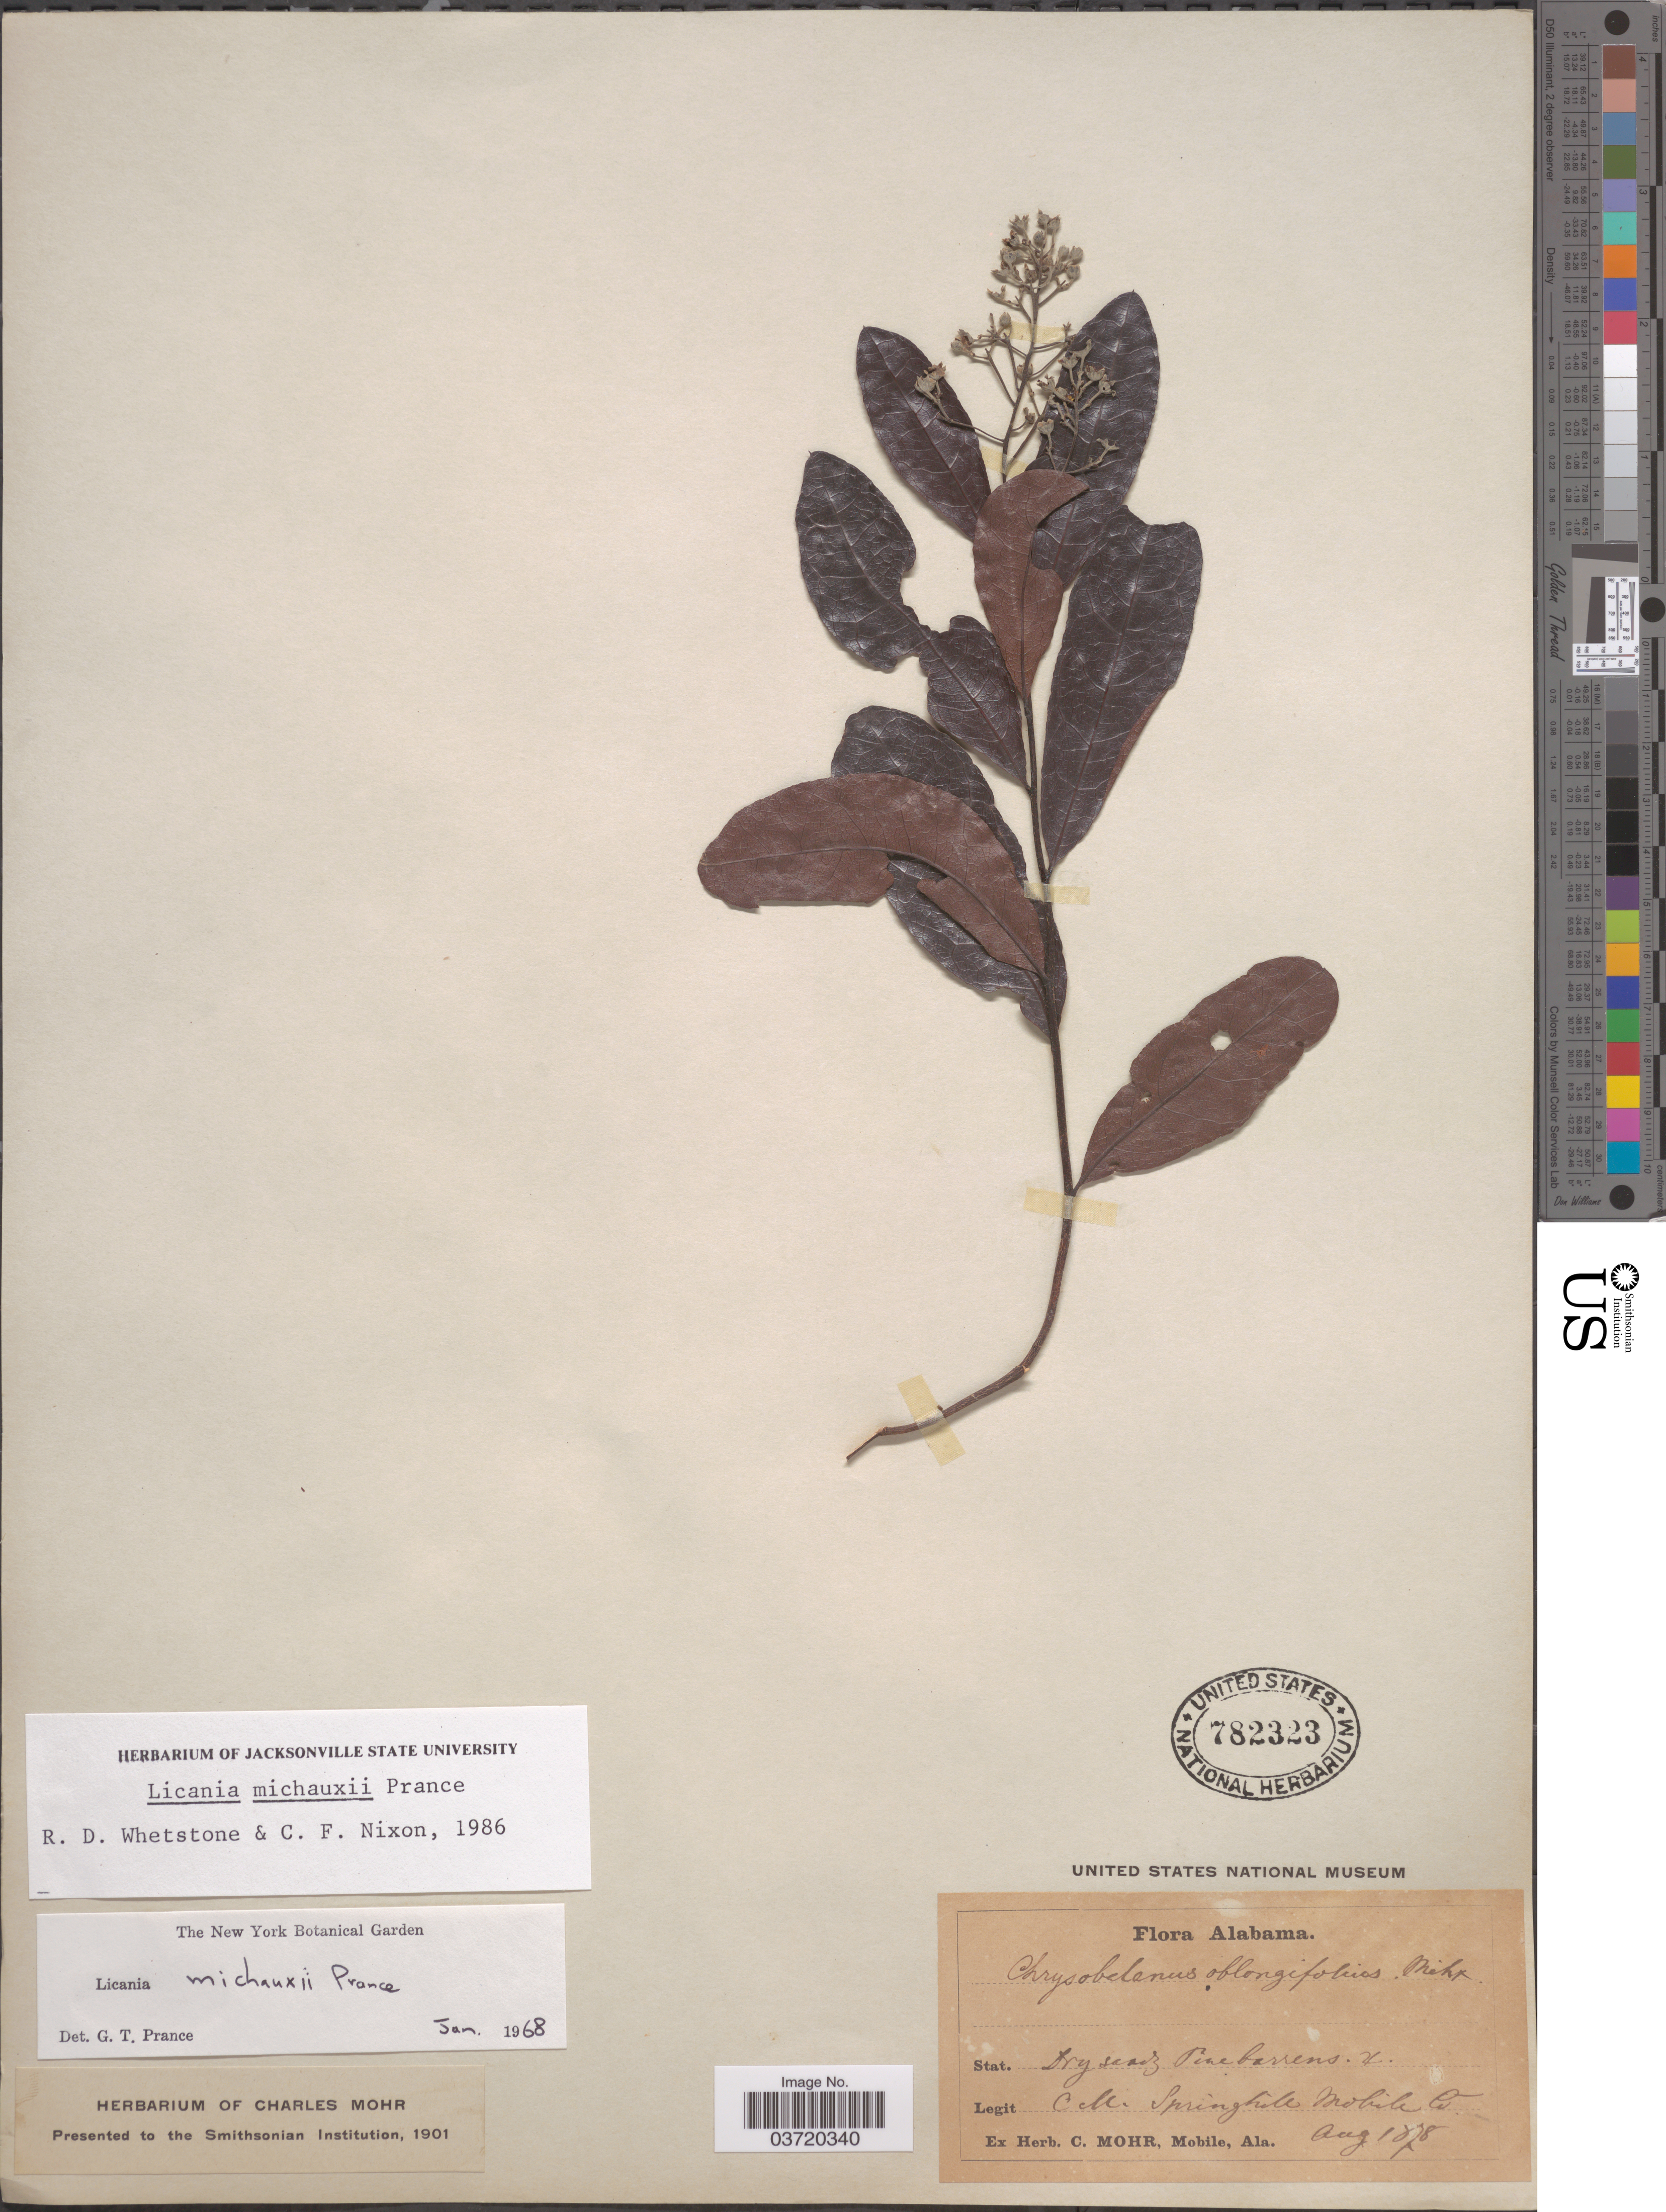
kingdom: Plantae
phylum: Tracheophyta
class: Magnoliopsida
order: Malpighiales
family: Chrysobalanaceae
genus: Geobalanus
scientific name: Geobalanus oblongifolius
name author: (Michx.) Small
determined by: Strong, M. T., (US), Smithsonian Institution - National Museum of Natural History (UNITED STATES)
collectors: C. T. Mohr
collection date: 1878-08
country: United States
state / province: Alabama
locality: Dry sandy Pinebarrens. Springhill Mobile Co.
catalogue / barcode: US 782323